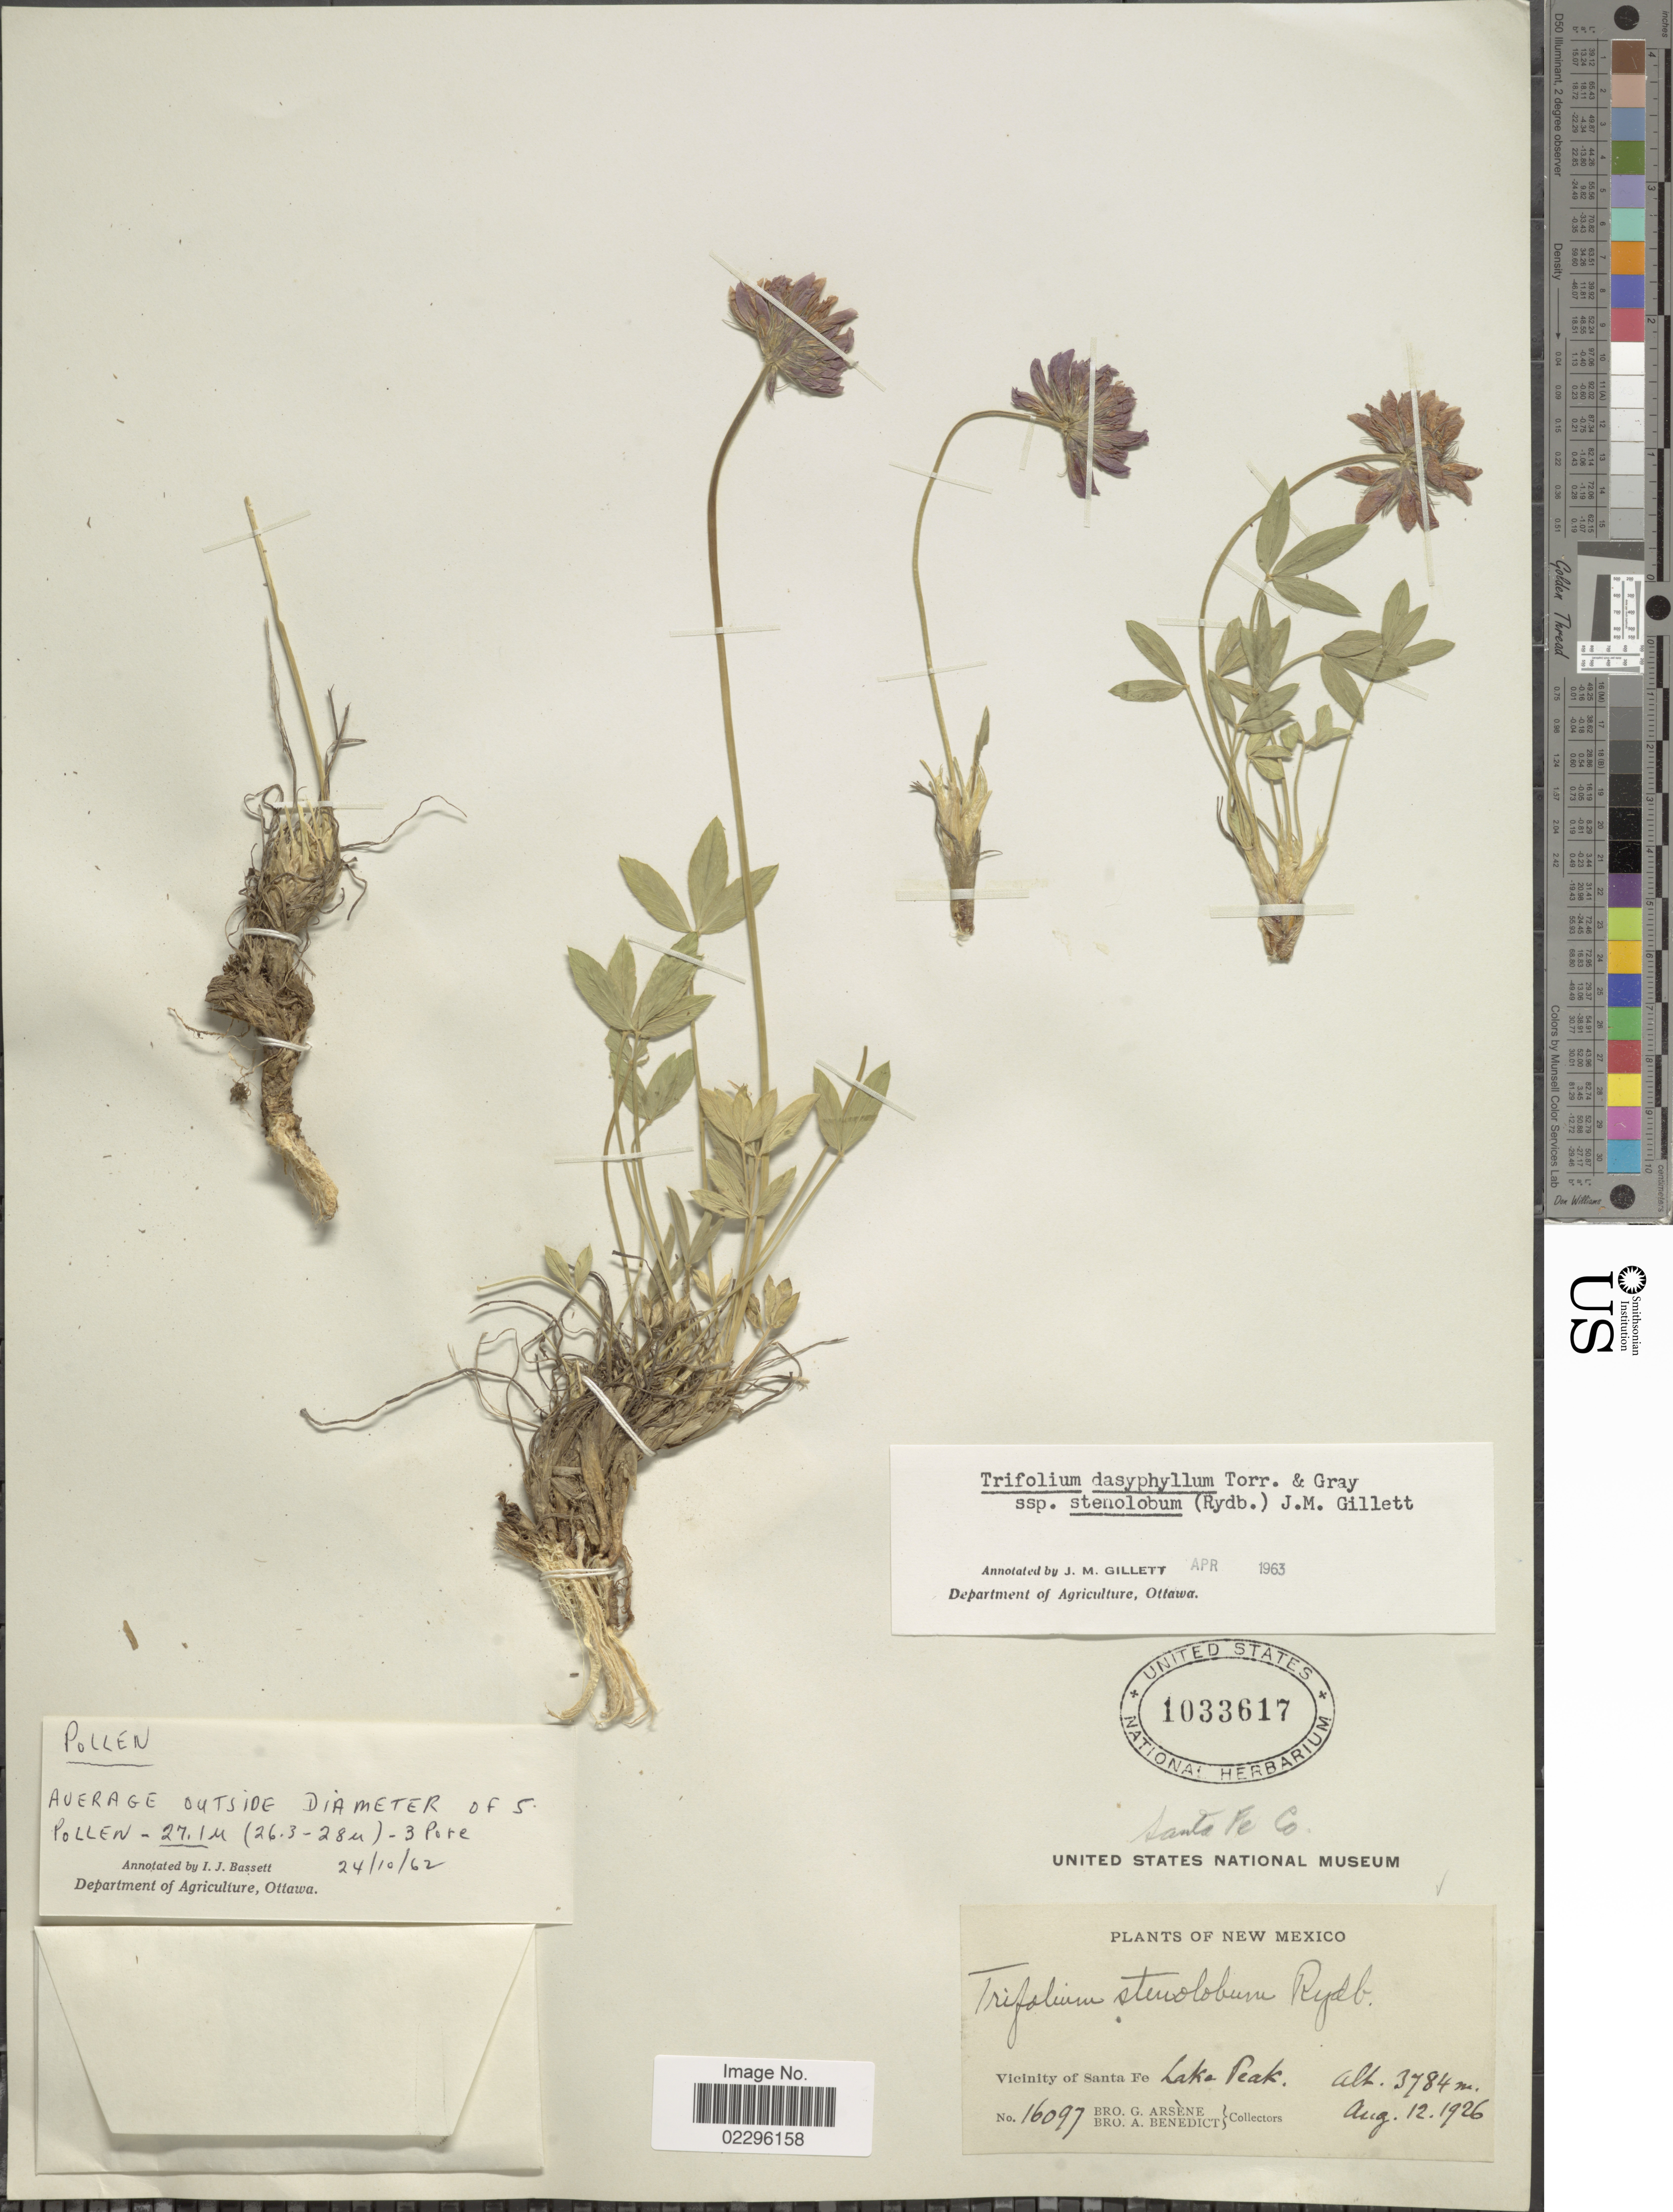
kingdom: Plantae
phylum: Tracheophyta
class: Magnoliopsida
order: Fabales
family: Fabaceae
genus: Trifolium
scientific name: Trifolium dasyphyllum subsp. stenolobum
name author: (Rydb.) J.M. Gillett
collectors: Bro. G. Arsène & Bro. A. Benedict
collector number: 16097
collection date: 1926-08-12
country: United States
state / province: New Mexico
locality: Vicinity of Santa Fe, Lake Peak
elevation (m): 3784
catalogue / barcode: US 1033617